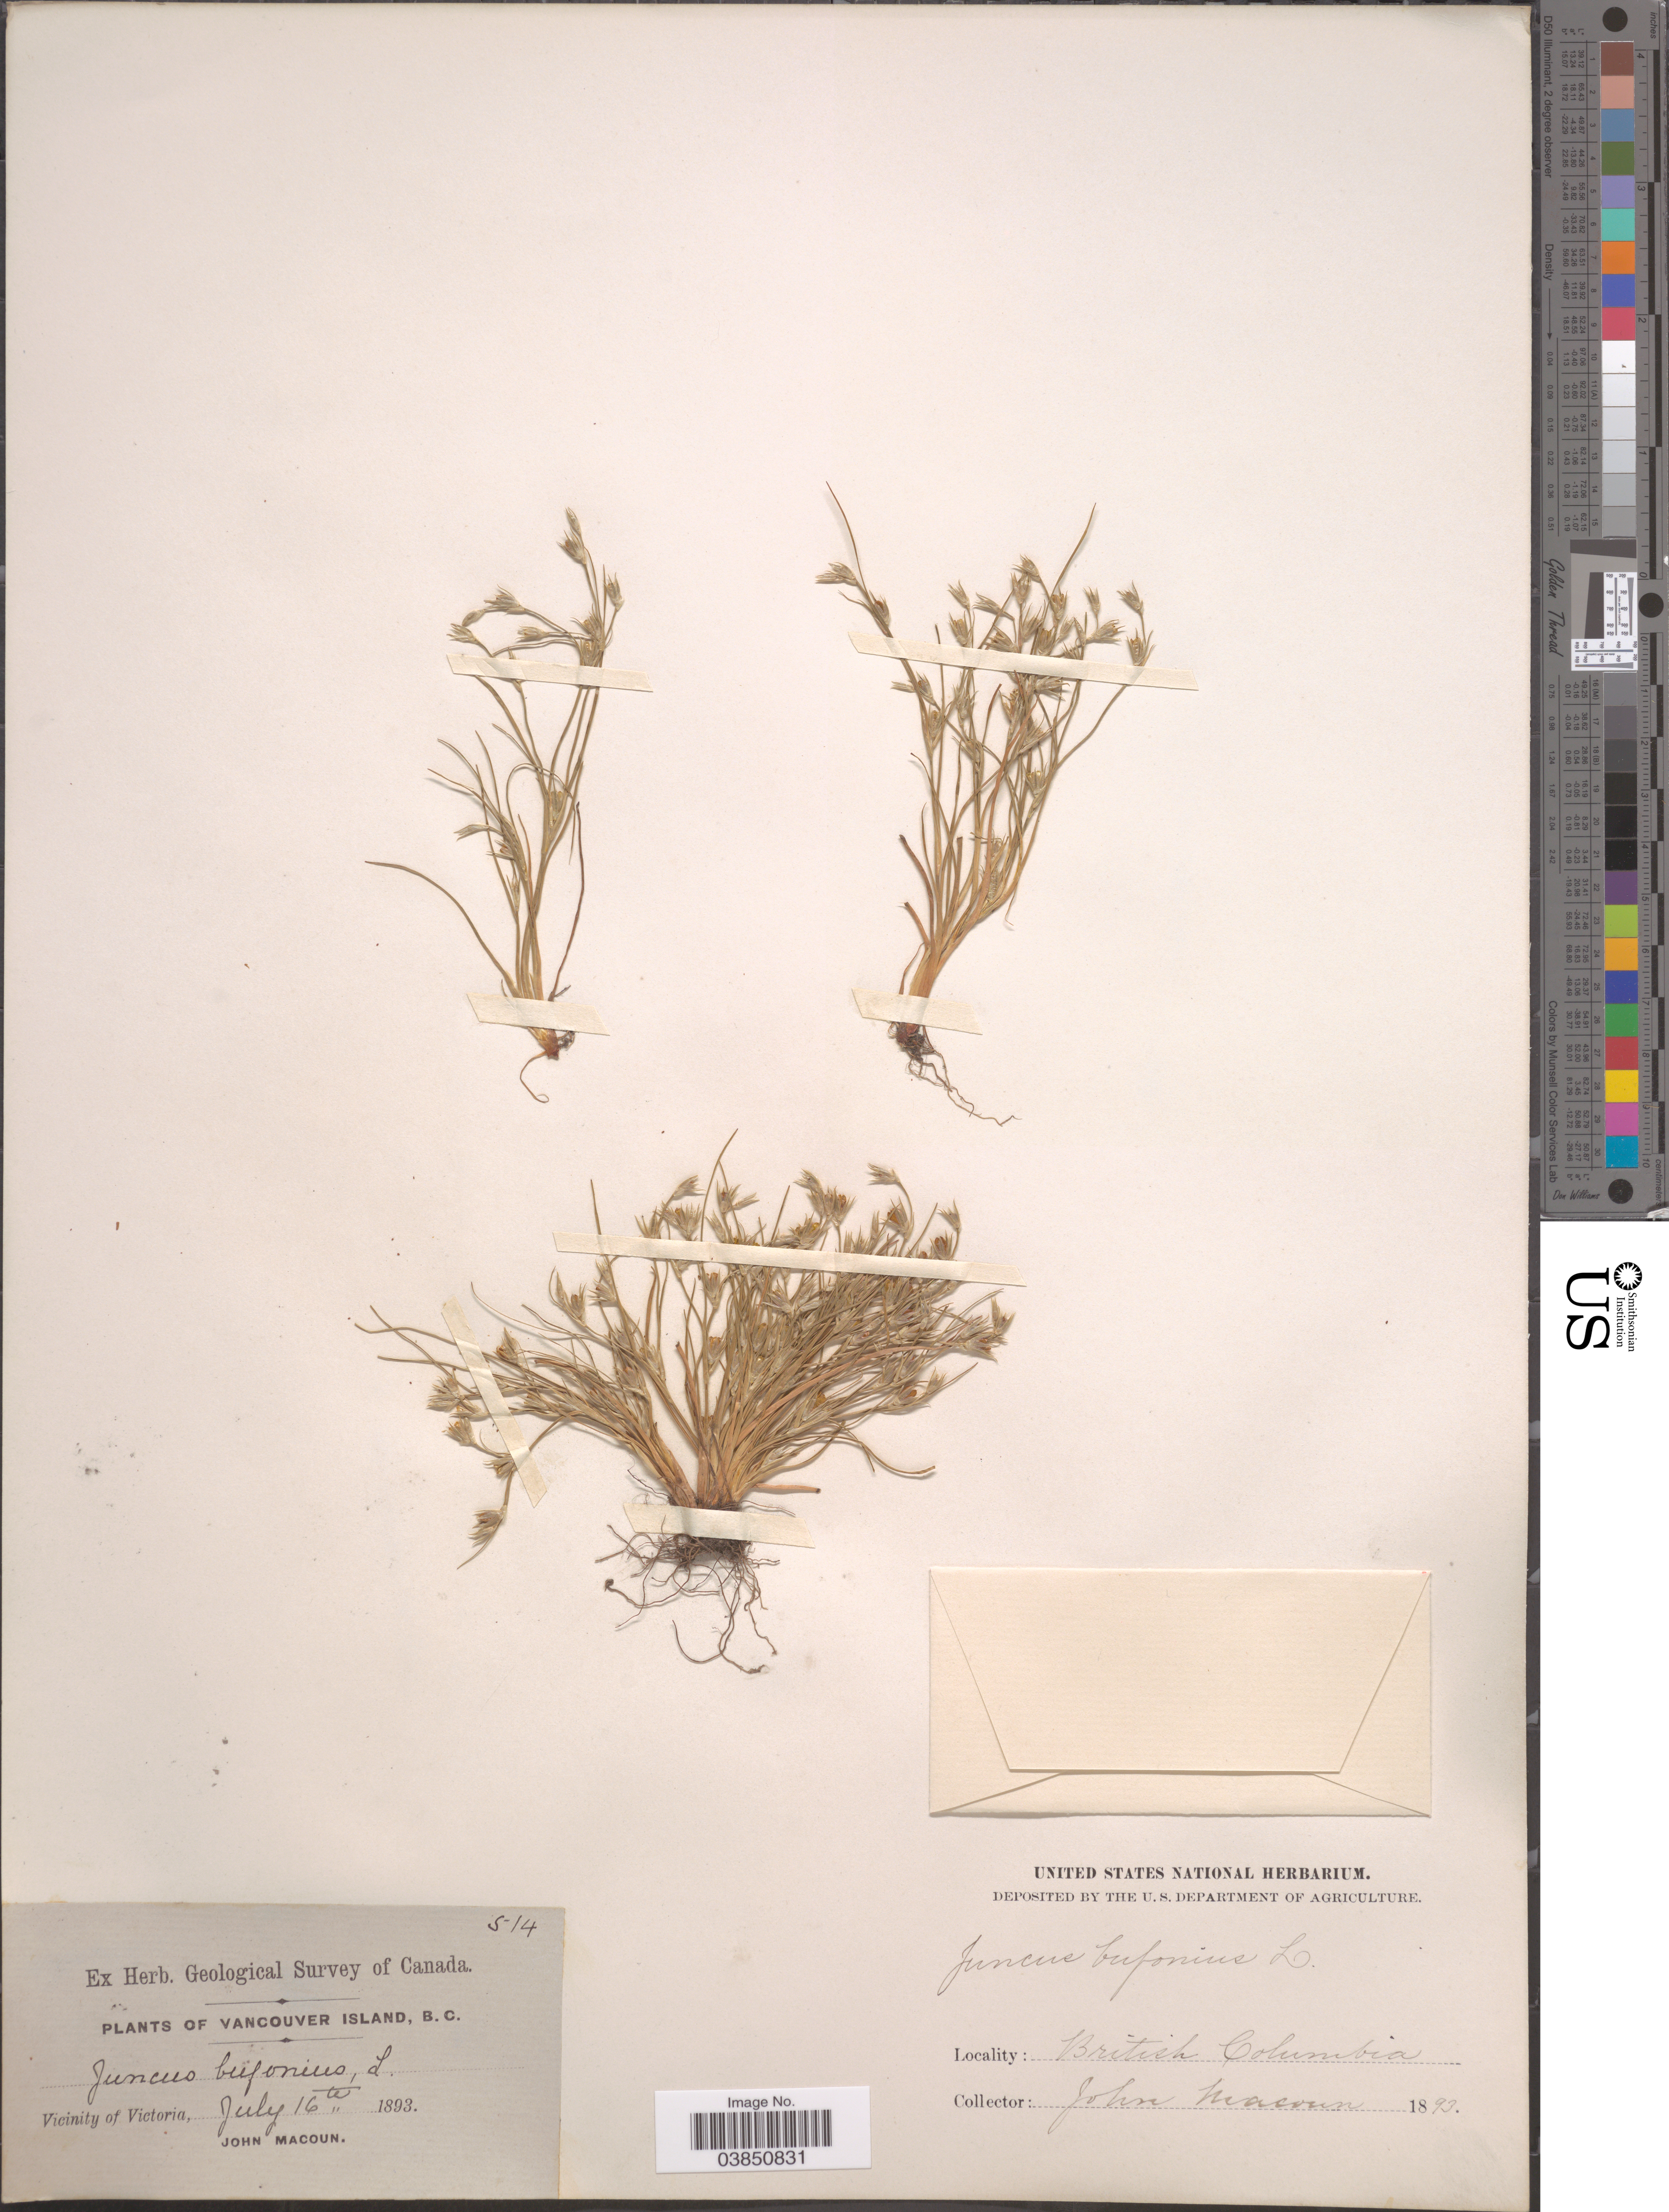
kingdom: Plantae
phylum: Tracheophyta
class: Liliopsida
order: Poales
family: Juncaceae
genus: Juncus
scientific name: Juncus bufonius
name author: L.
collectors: J. Macoun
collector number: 514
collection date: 1893-07-16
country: Canada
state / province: British Columbia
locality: Vancouver Island. Vicinity of Victoria.